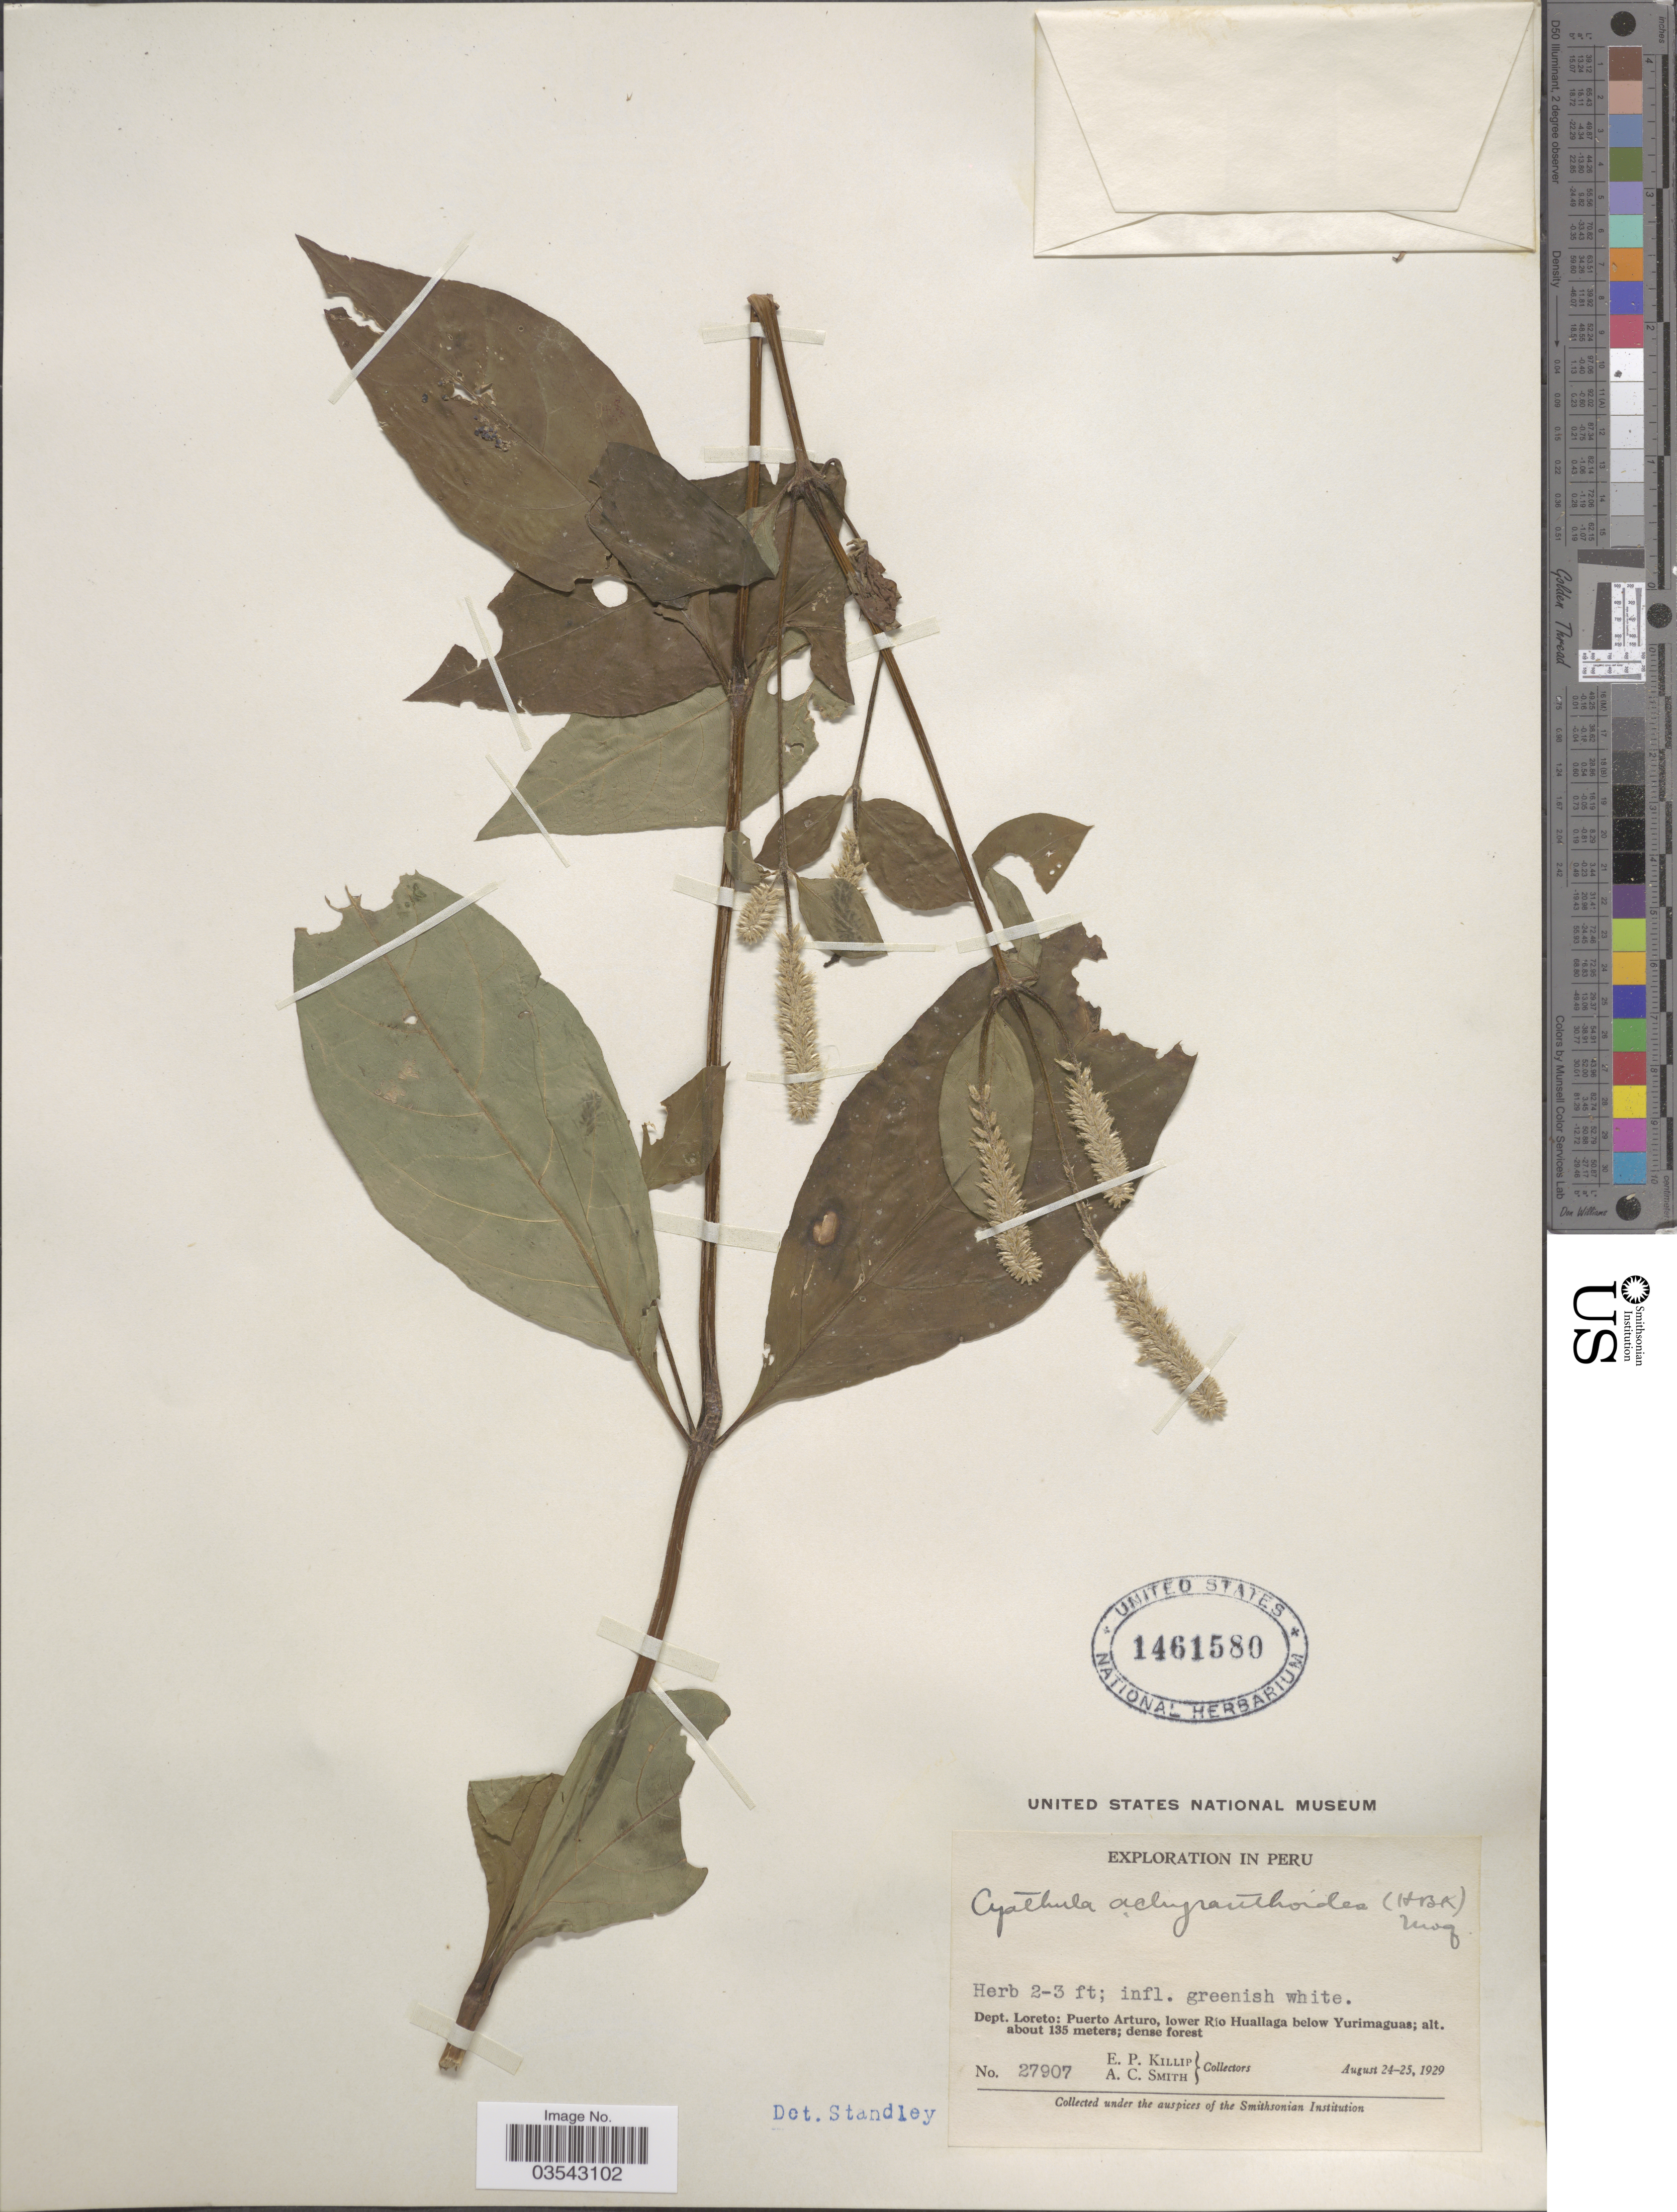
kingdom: Plantae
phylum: Tracheophyta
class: Magnoliopsida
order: Caryophyllales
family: Amaranthaceae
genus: Cyathula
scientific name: Cyathula achyranthoides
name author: (Kunth) Moq.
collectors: E. P. Killip & A. C. Smith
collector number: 27907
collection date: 1929-08-24/1929-08-25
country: Peru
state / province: Loreto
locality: Dept. Loreto: Puerto Arturo, lower Rio Huallaga below Yurimaguas.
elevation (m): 135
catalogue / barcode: US 1461580